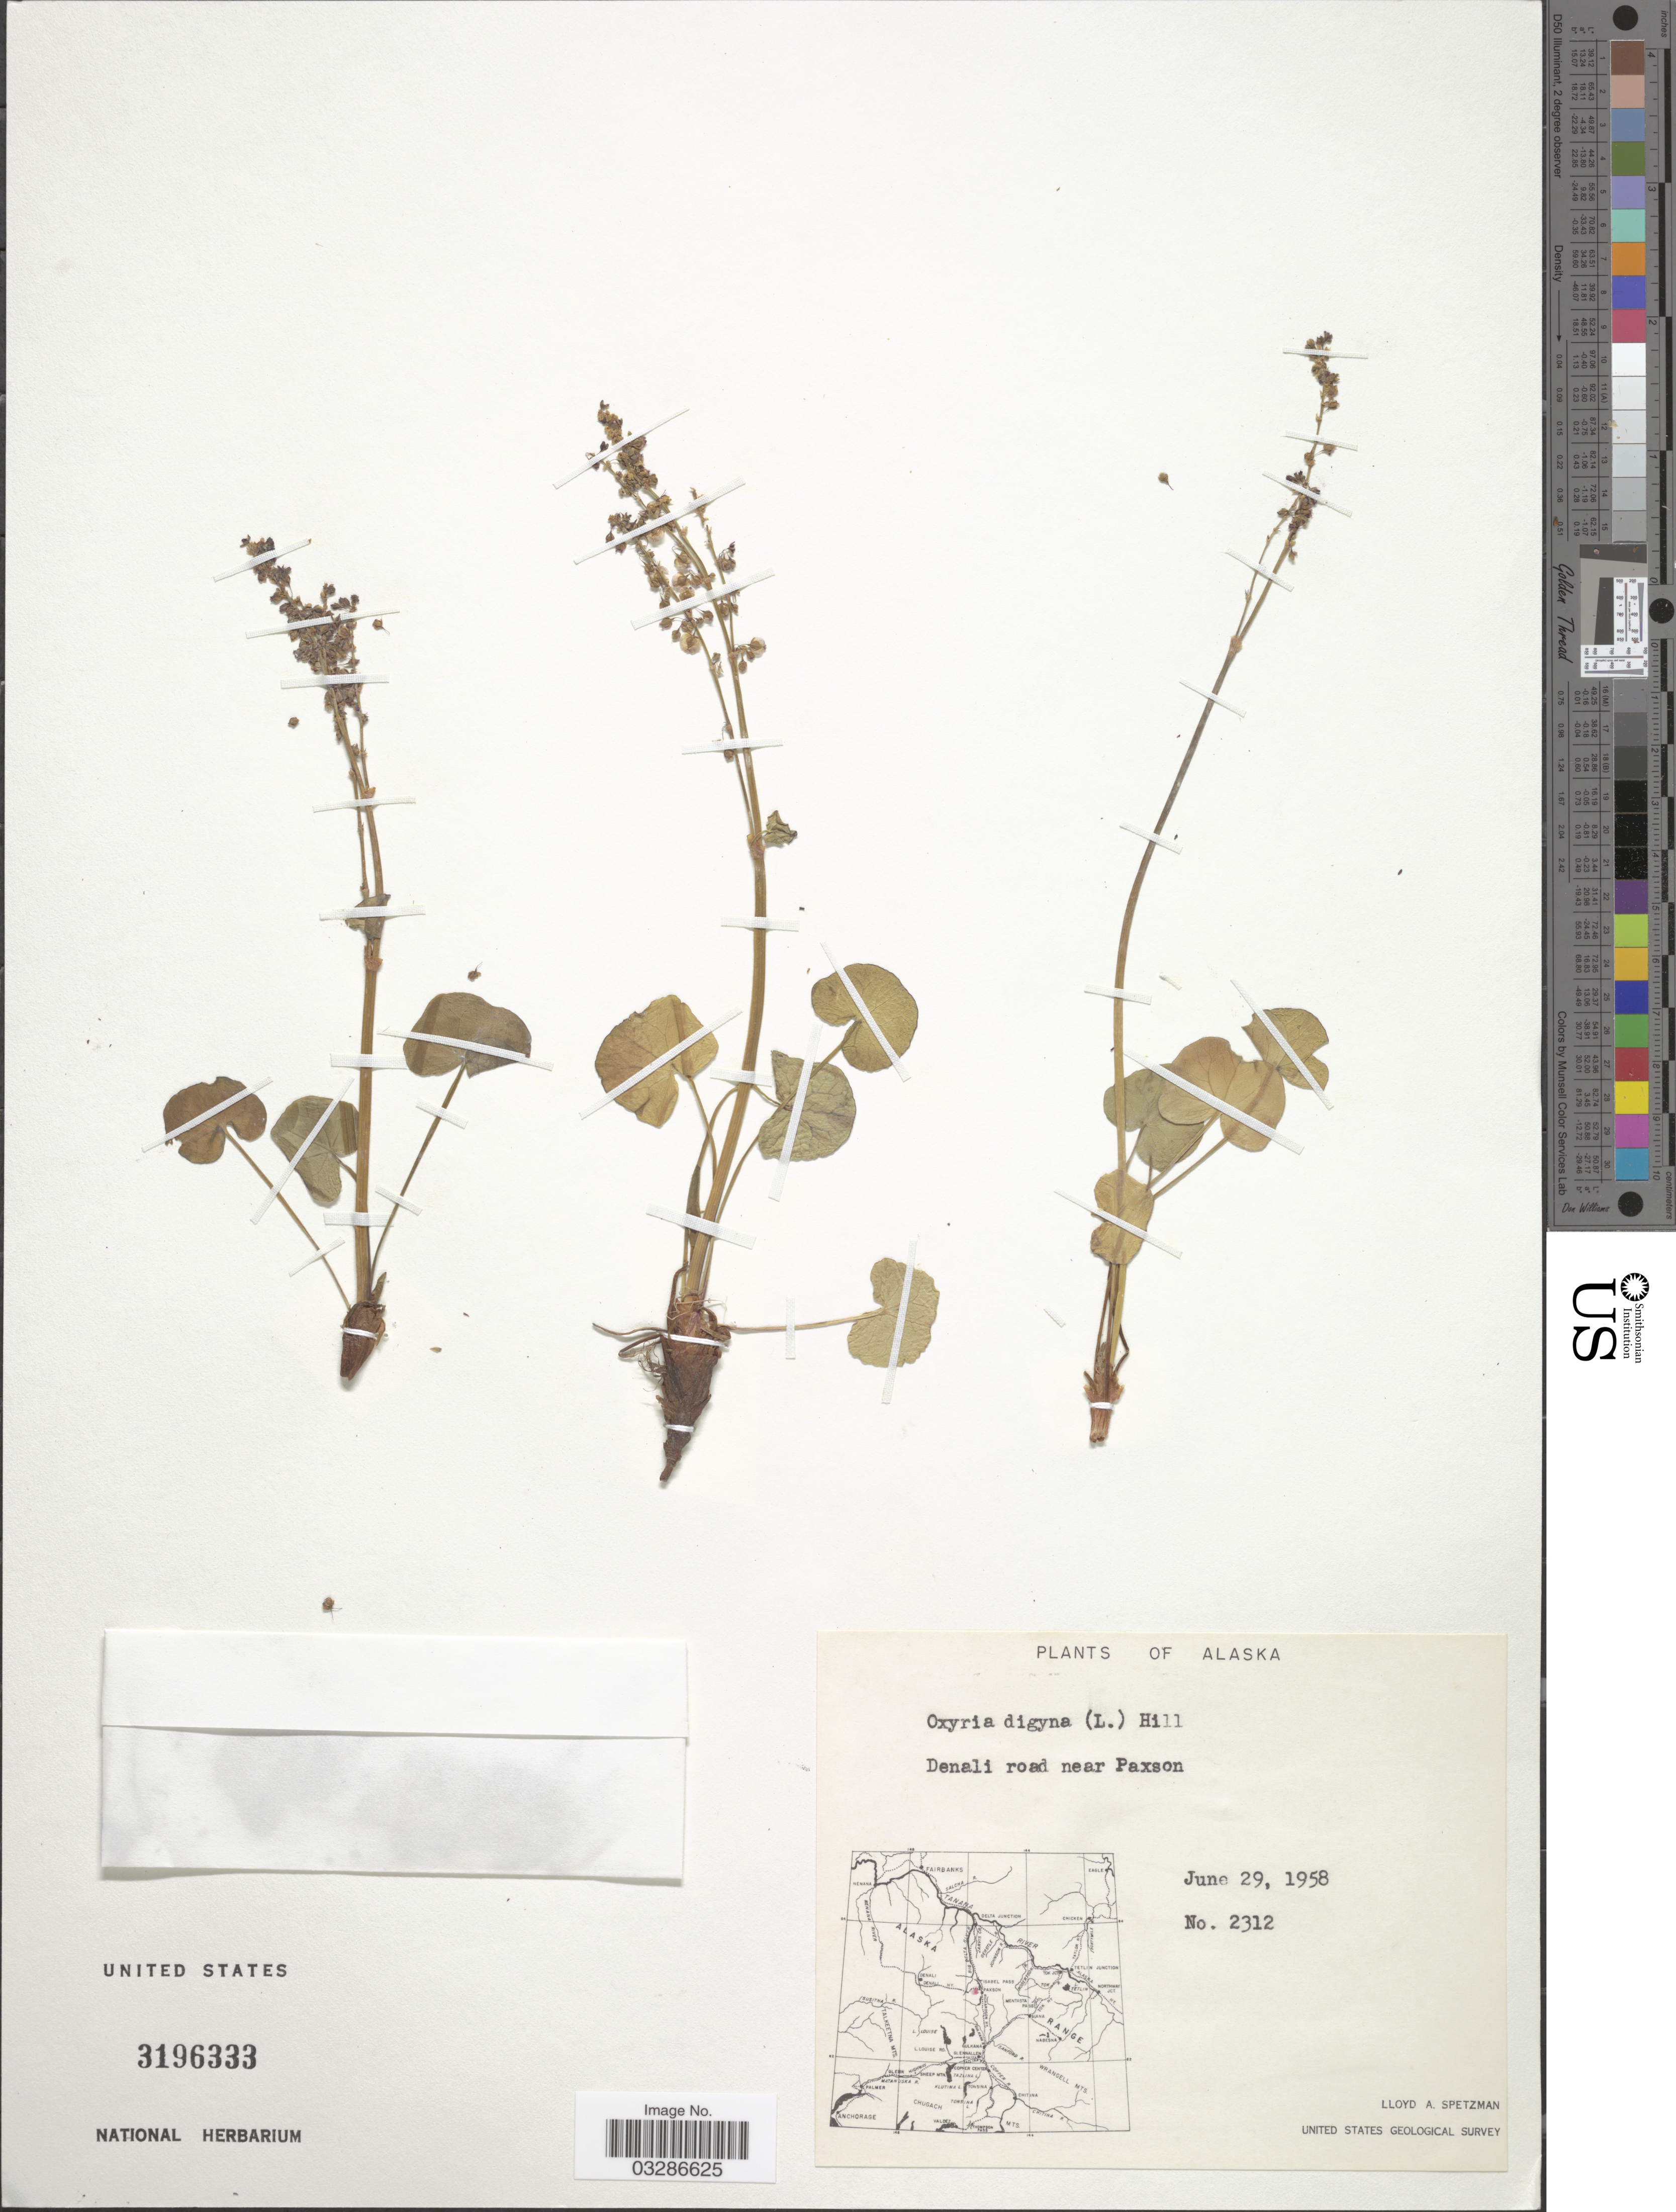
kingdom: Plantae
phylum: Tracheophyta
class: Magnoliopsida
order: Caryophyllales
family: Polygonaceae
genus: Oxyria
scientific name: Oxyria digyna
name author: (L.) Hill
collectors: L. Spetzman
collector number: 2312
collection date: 1958-06-29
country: United States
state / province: Alaska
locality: Denali road near Paxson.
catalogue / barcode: US 3196333